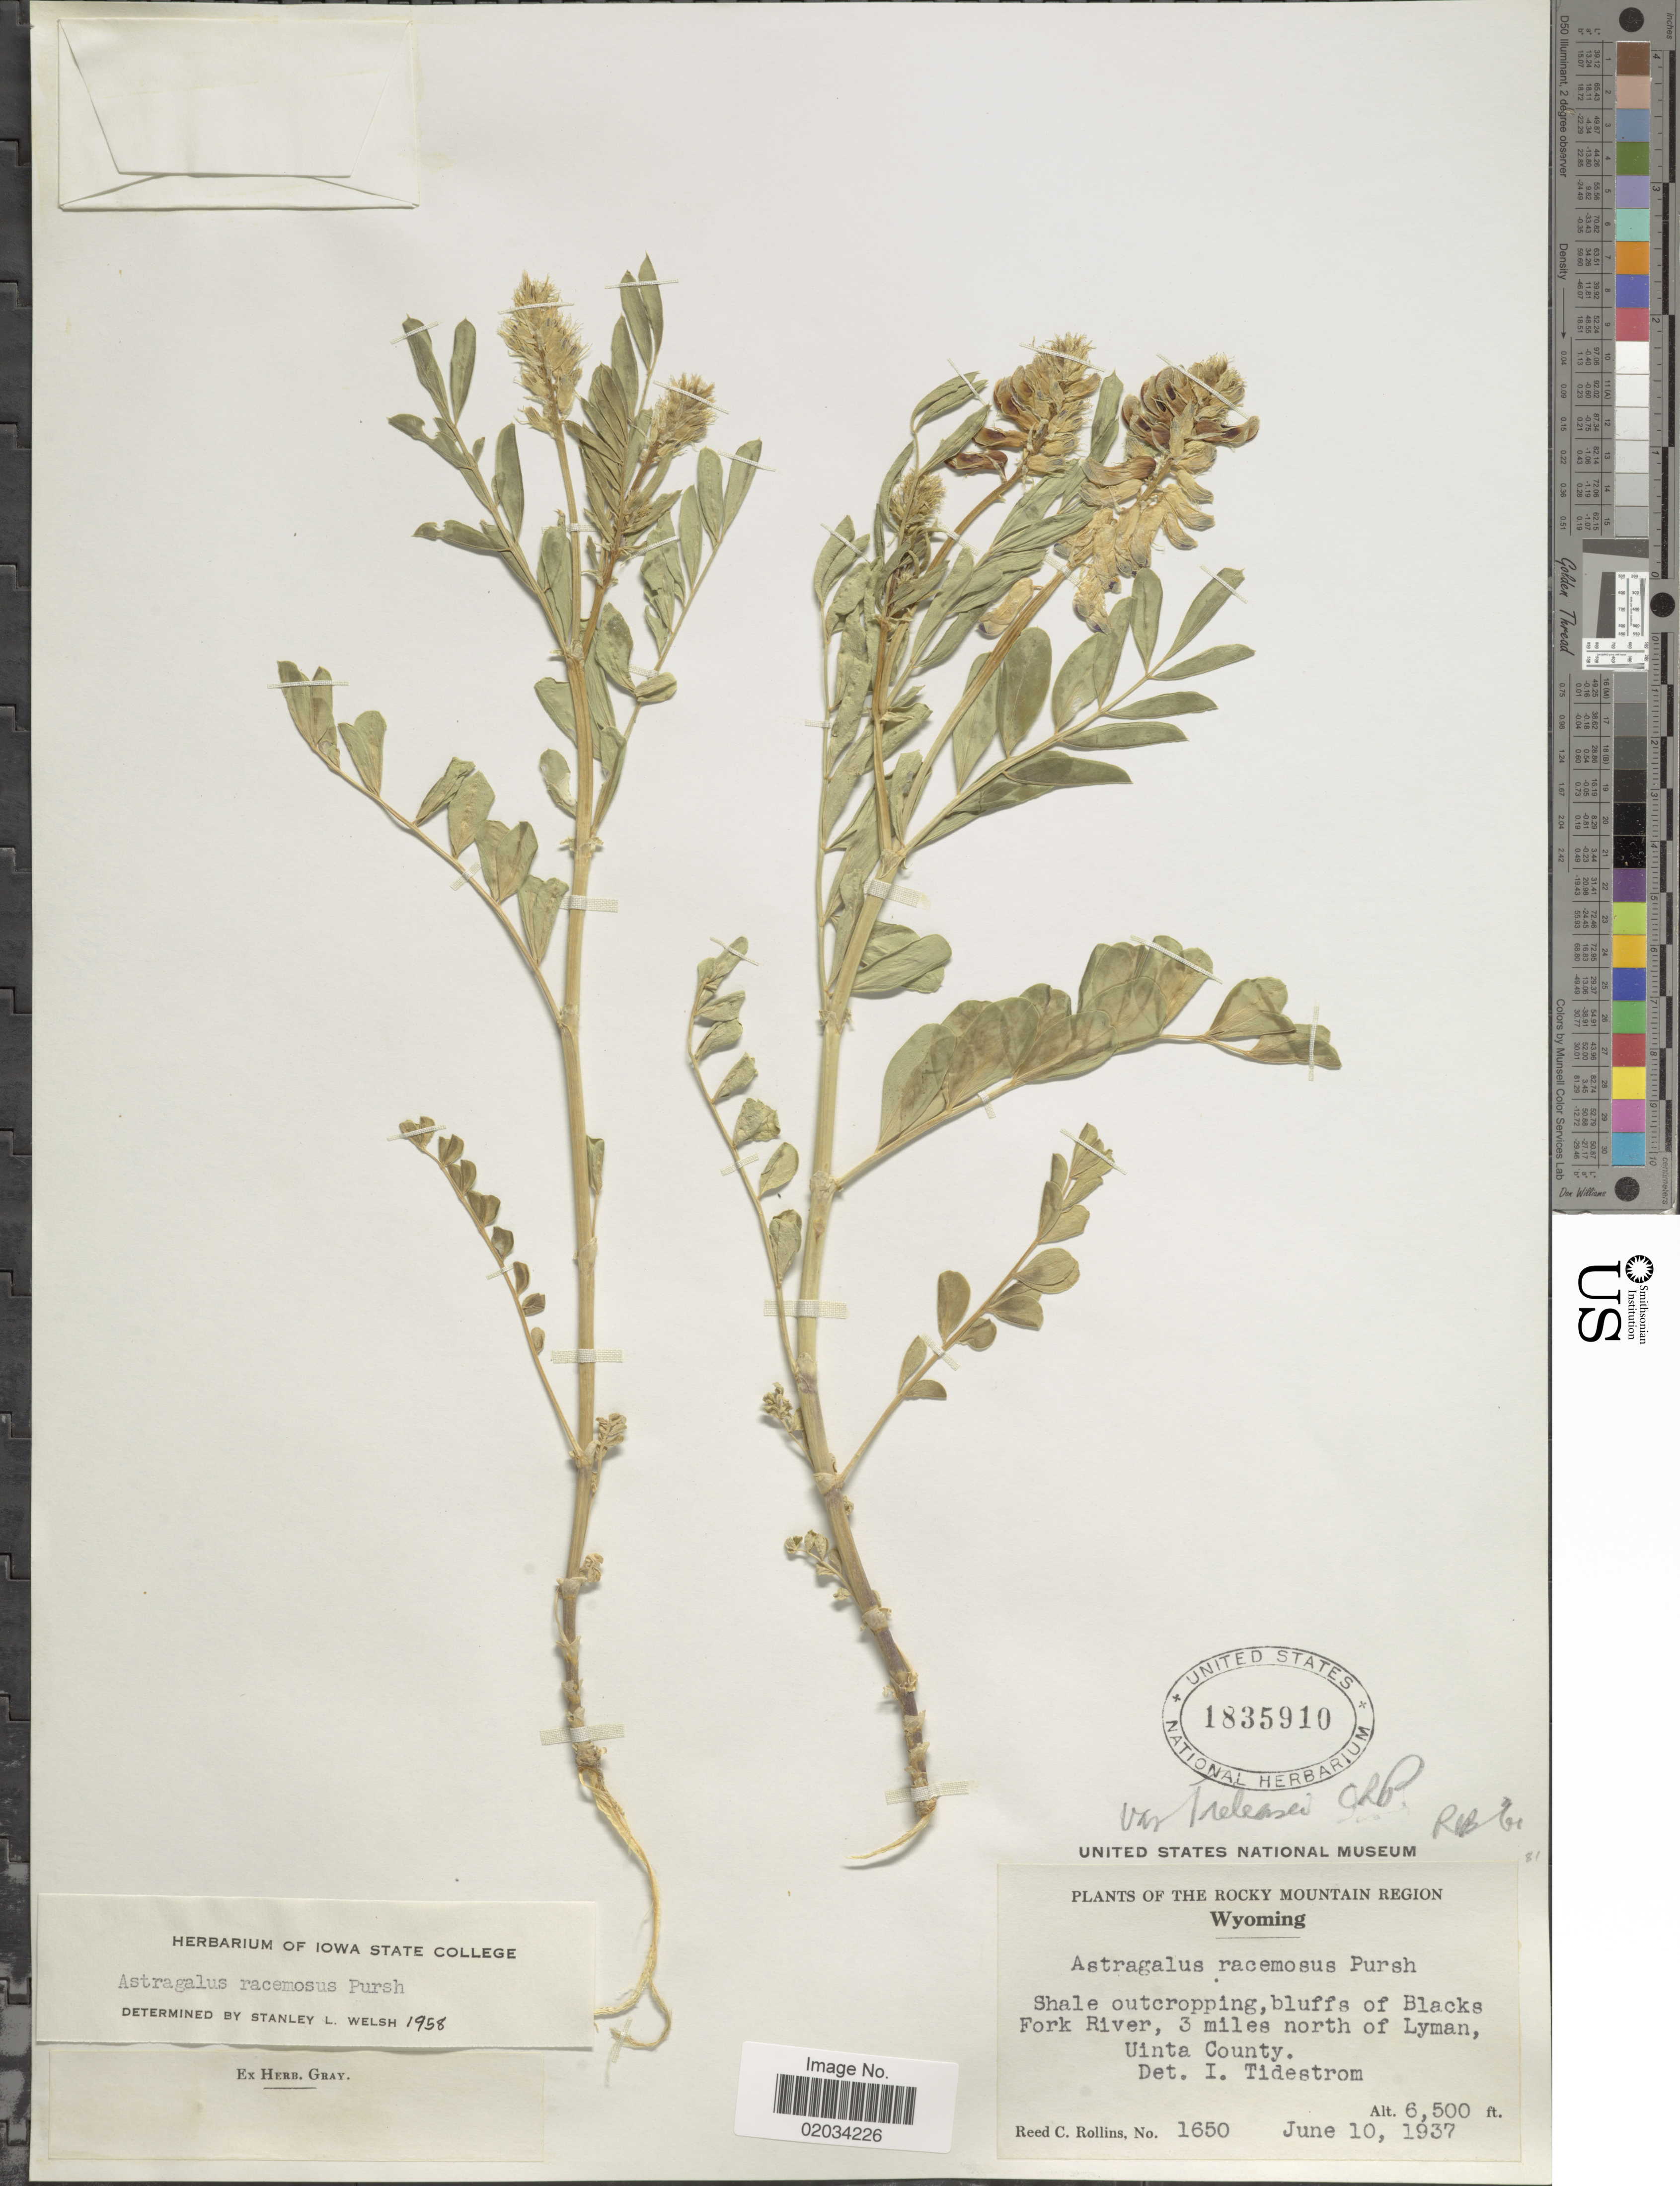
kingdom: Plantae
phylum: Tracheophyta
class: Magnoliopsida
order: Fabales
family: Fabaceae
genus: Astragalus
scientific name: Astragalus racemosus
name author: Pursh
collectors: R. C. Rollins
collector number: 1650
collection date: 1937-06-10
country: United States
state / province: Wyoming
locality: Fork River, 3 miles north of Lyman, Uinta County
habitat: shale outcropping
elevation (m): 1981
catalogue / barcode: US 1835910